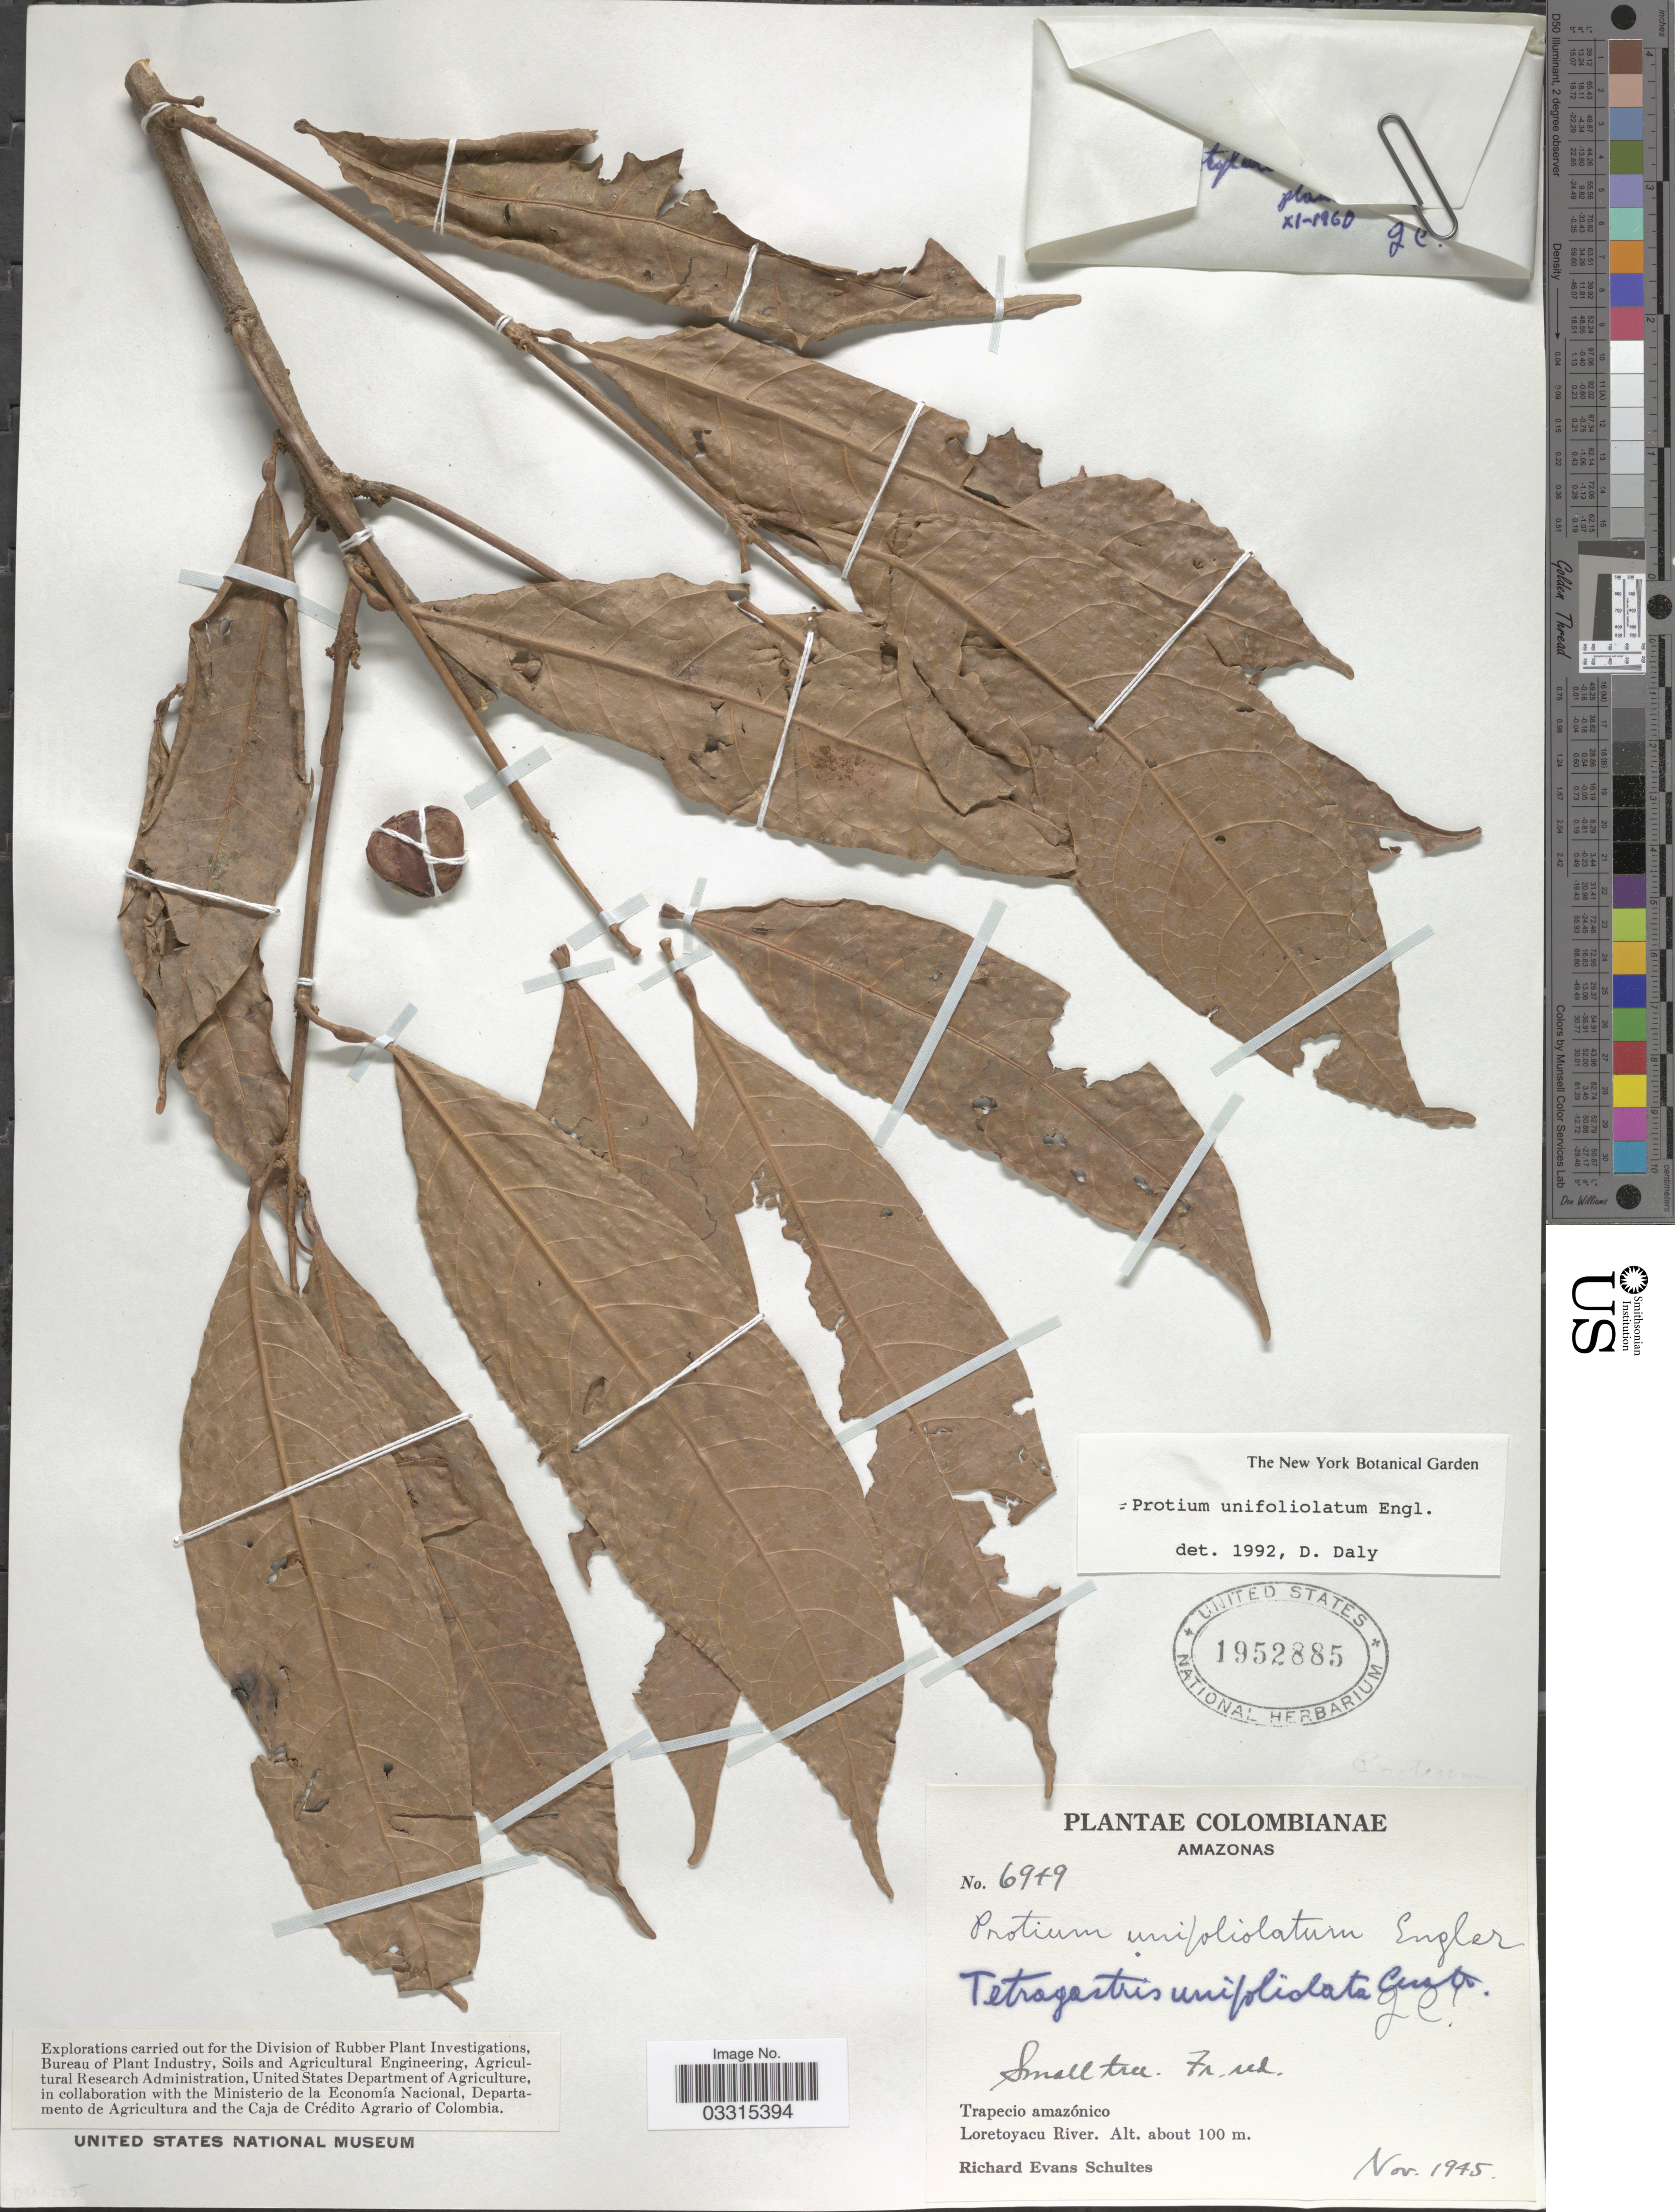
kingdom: Plantae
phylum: Tracheophyta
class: Magnoliopsida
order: Sapindales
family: Burseraceae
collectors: R. E. Schultes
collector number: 6949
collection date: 1945-11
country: Colombia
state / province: Amazônas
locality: Trapecio amazónico. Loretoyacu River.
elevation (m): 100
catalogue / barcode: US 1952885